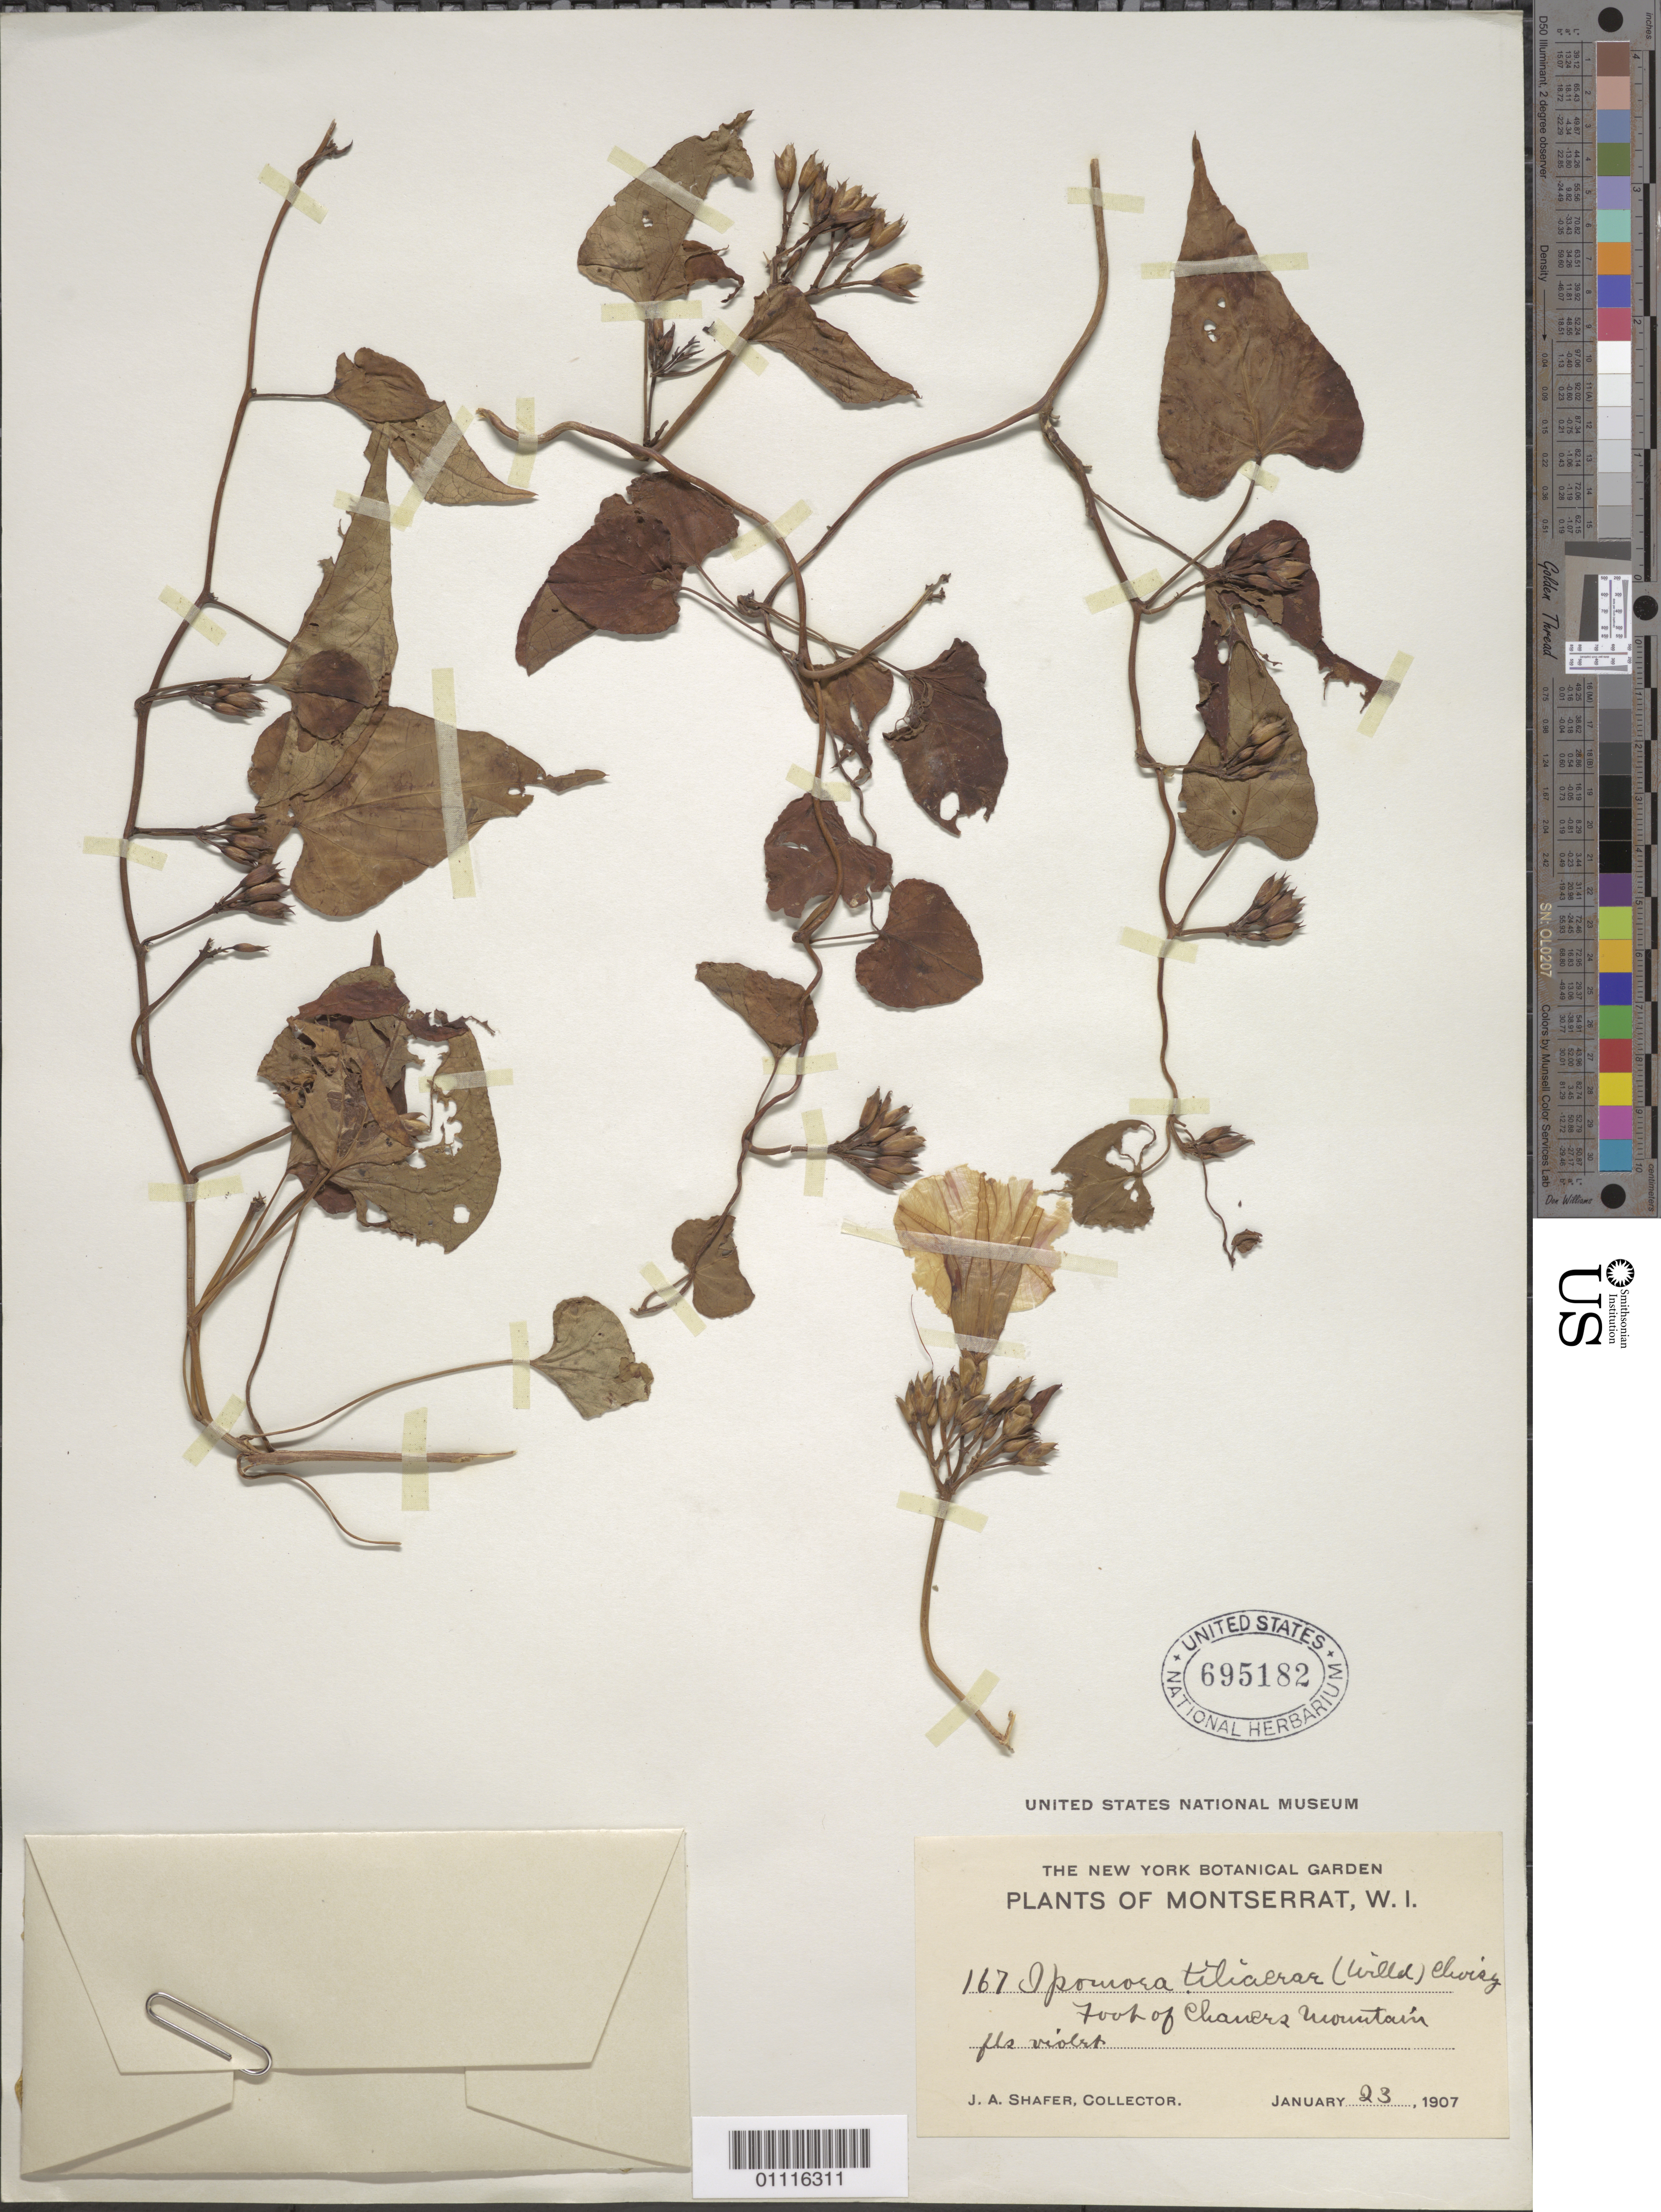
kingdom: Plantae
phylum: Tracheophyta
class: Magnoliopsida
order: Solanales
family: Convolvulaceae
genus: Ipomoea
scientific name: Ipomoea tiliacea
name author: (Willd.) Choisy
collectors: J. A. Shafer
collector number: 167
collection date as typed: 23 Jan 1907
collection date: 1907-01-23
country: Montserrat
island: Montserrat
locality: Foot of Chances Mountain.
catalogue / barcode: US 695182